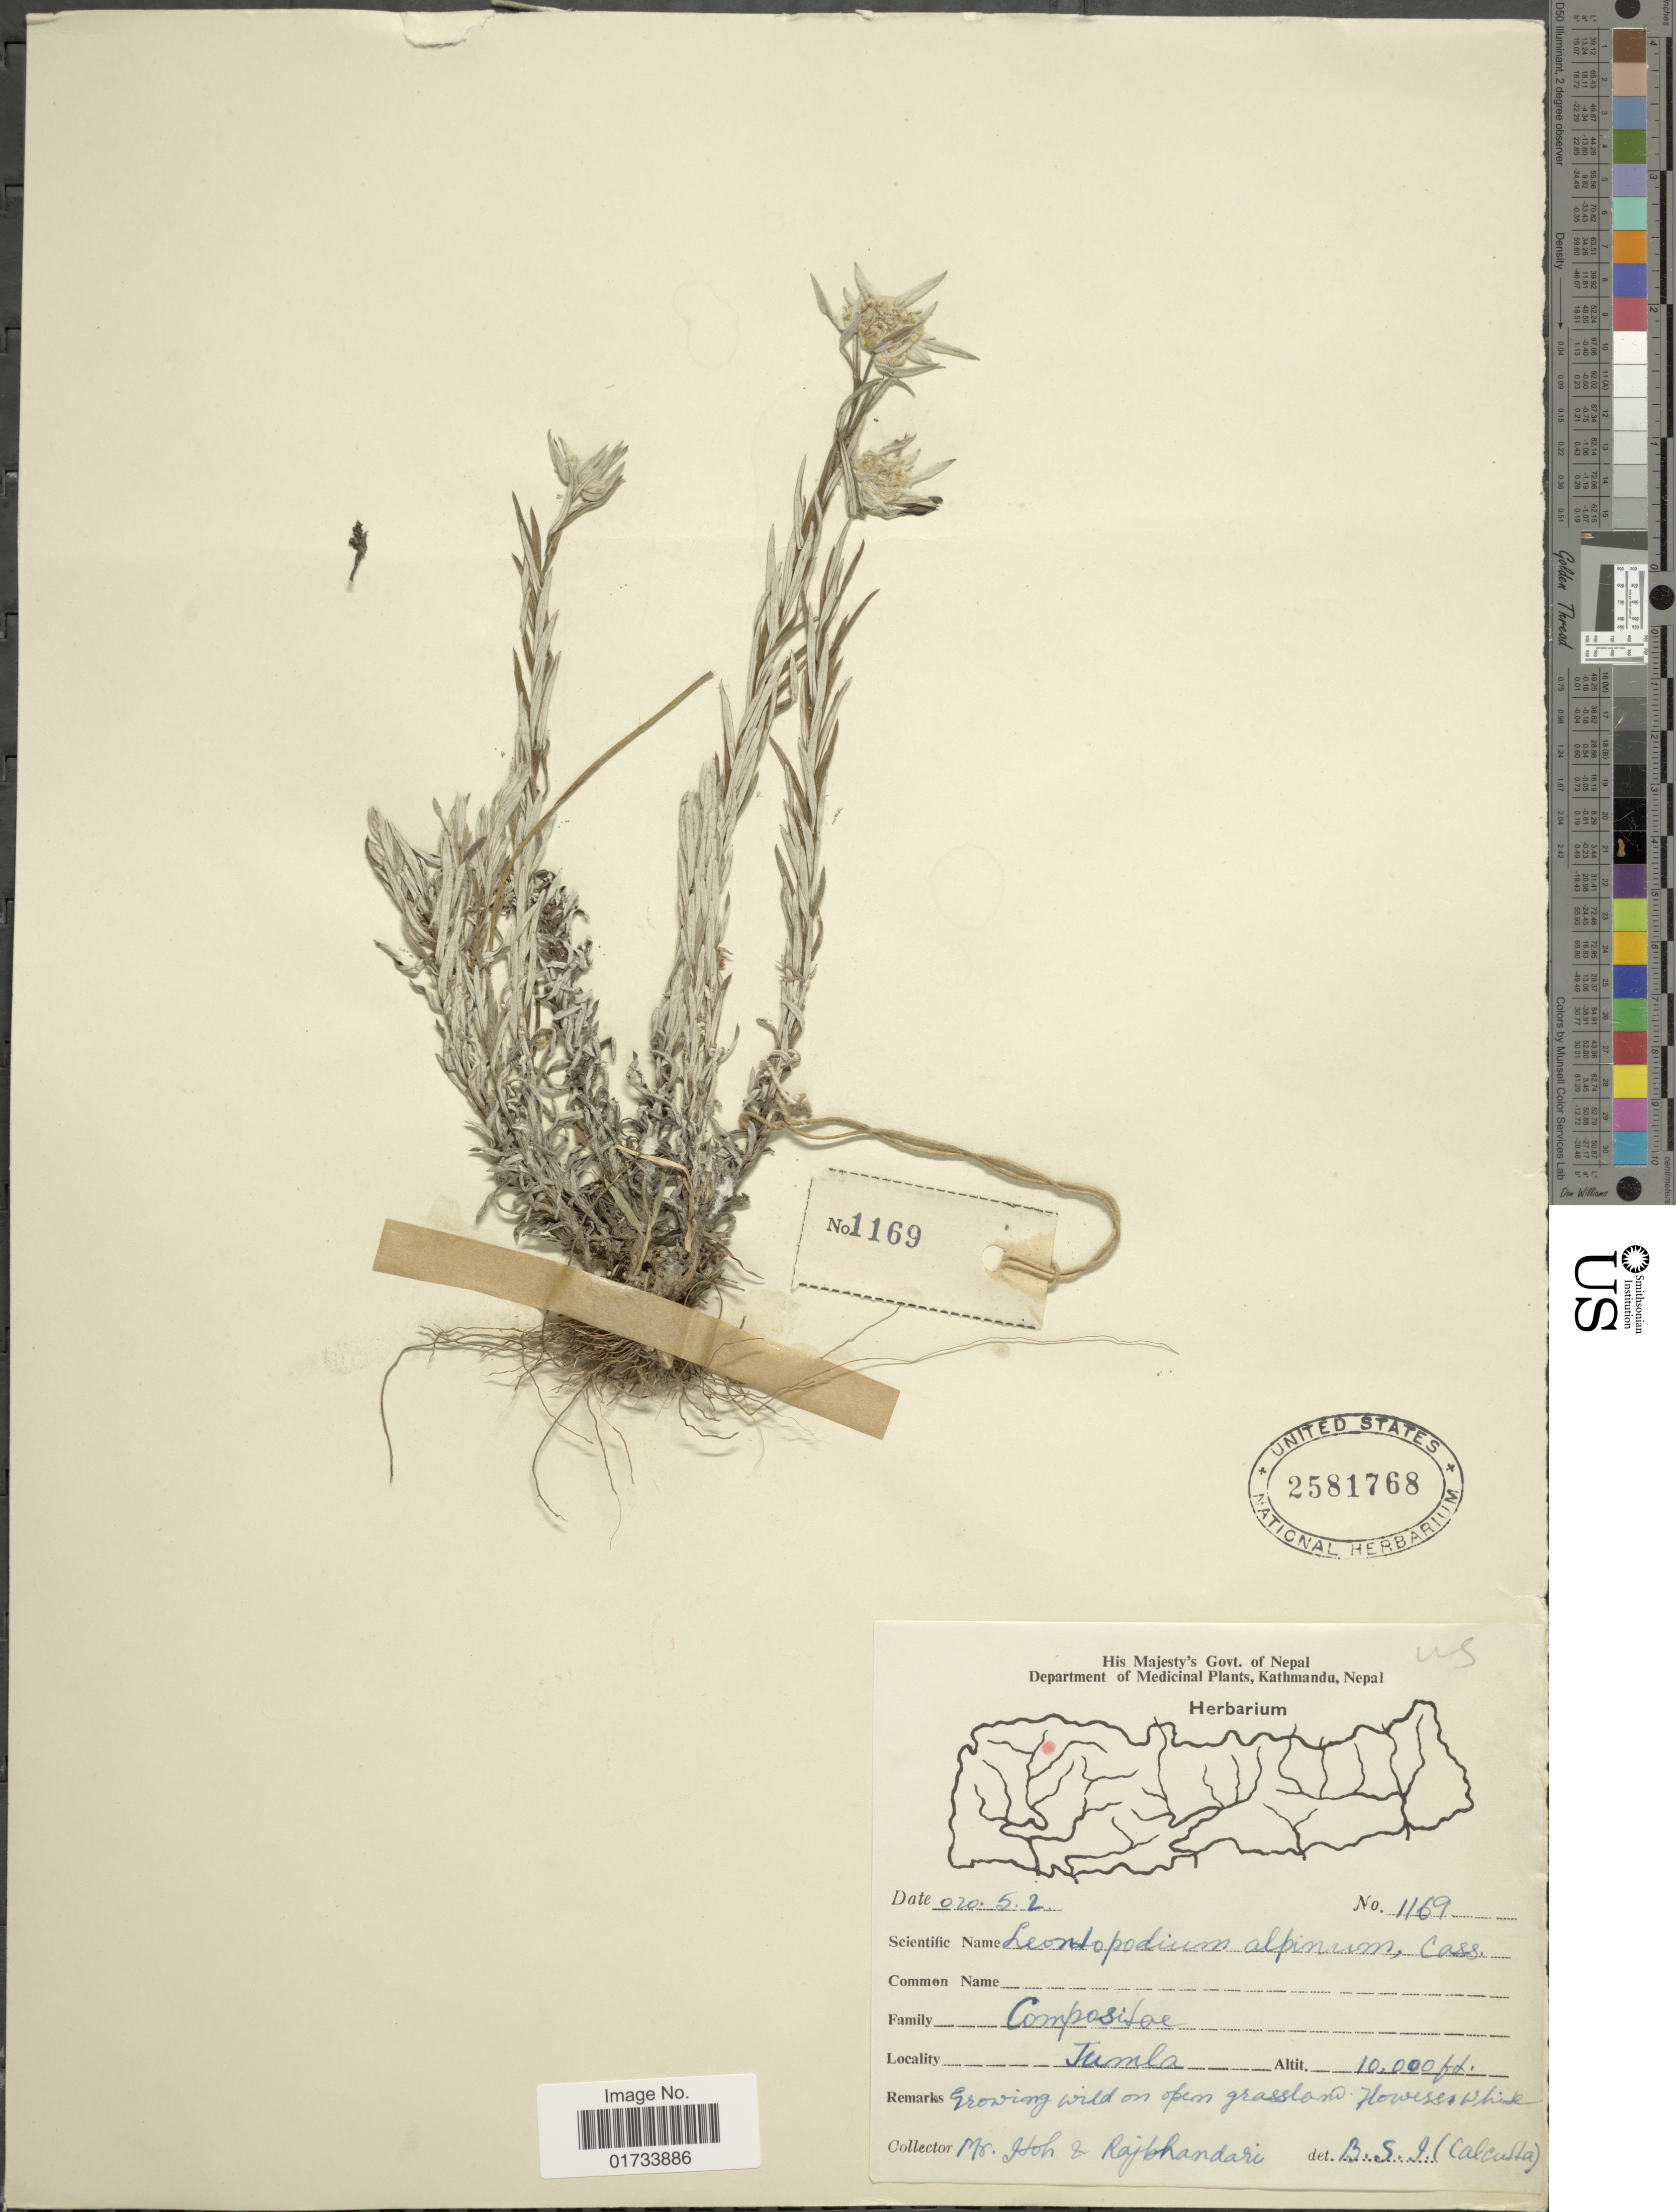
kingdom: Plantae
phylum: Tracheophyta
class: Magnoliopsida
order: Asterales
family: Asteraceae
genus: Leontopodium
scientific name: Leontopodium alpinum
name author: Cass.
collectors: Hoh. & I. Rajbhandari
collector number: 1169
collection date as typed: Transcribed d/m/y: 20/5/2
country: Nepal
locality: Tumla, growing wild on open grassland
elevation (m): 3048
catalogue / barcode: US 2581768